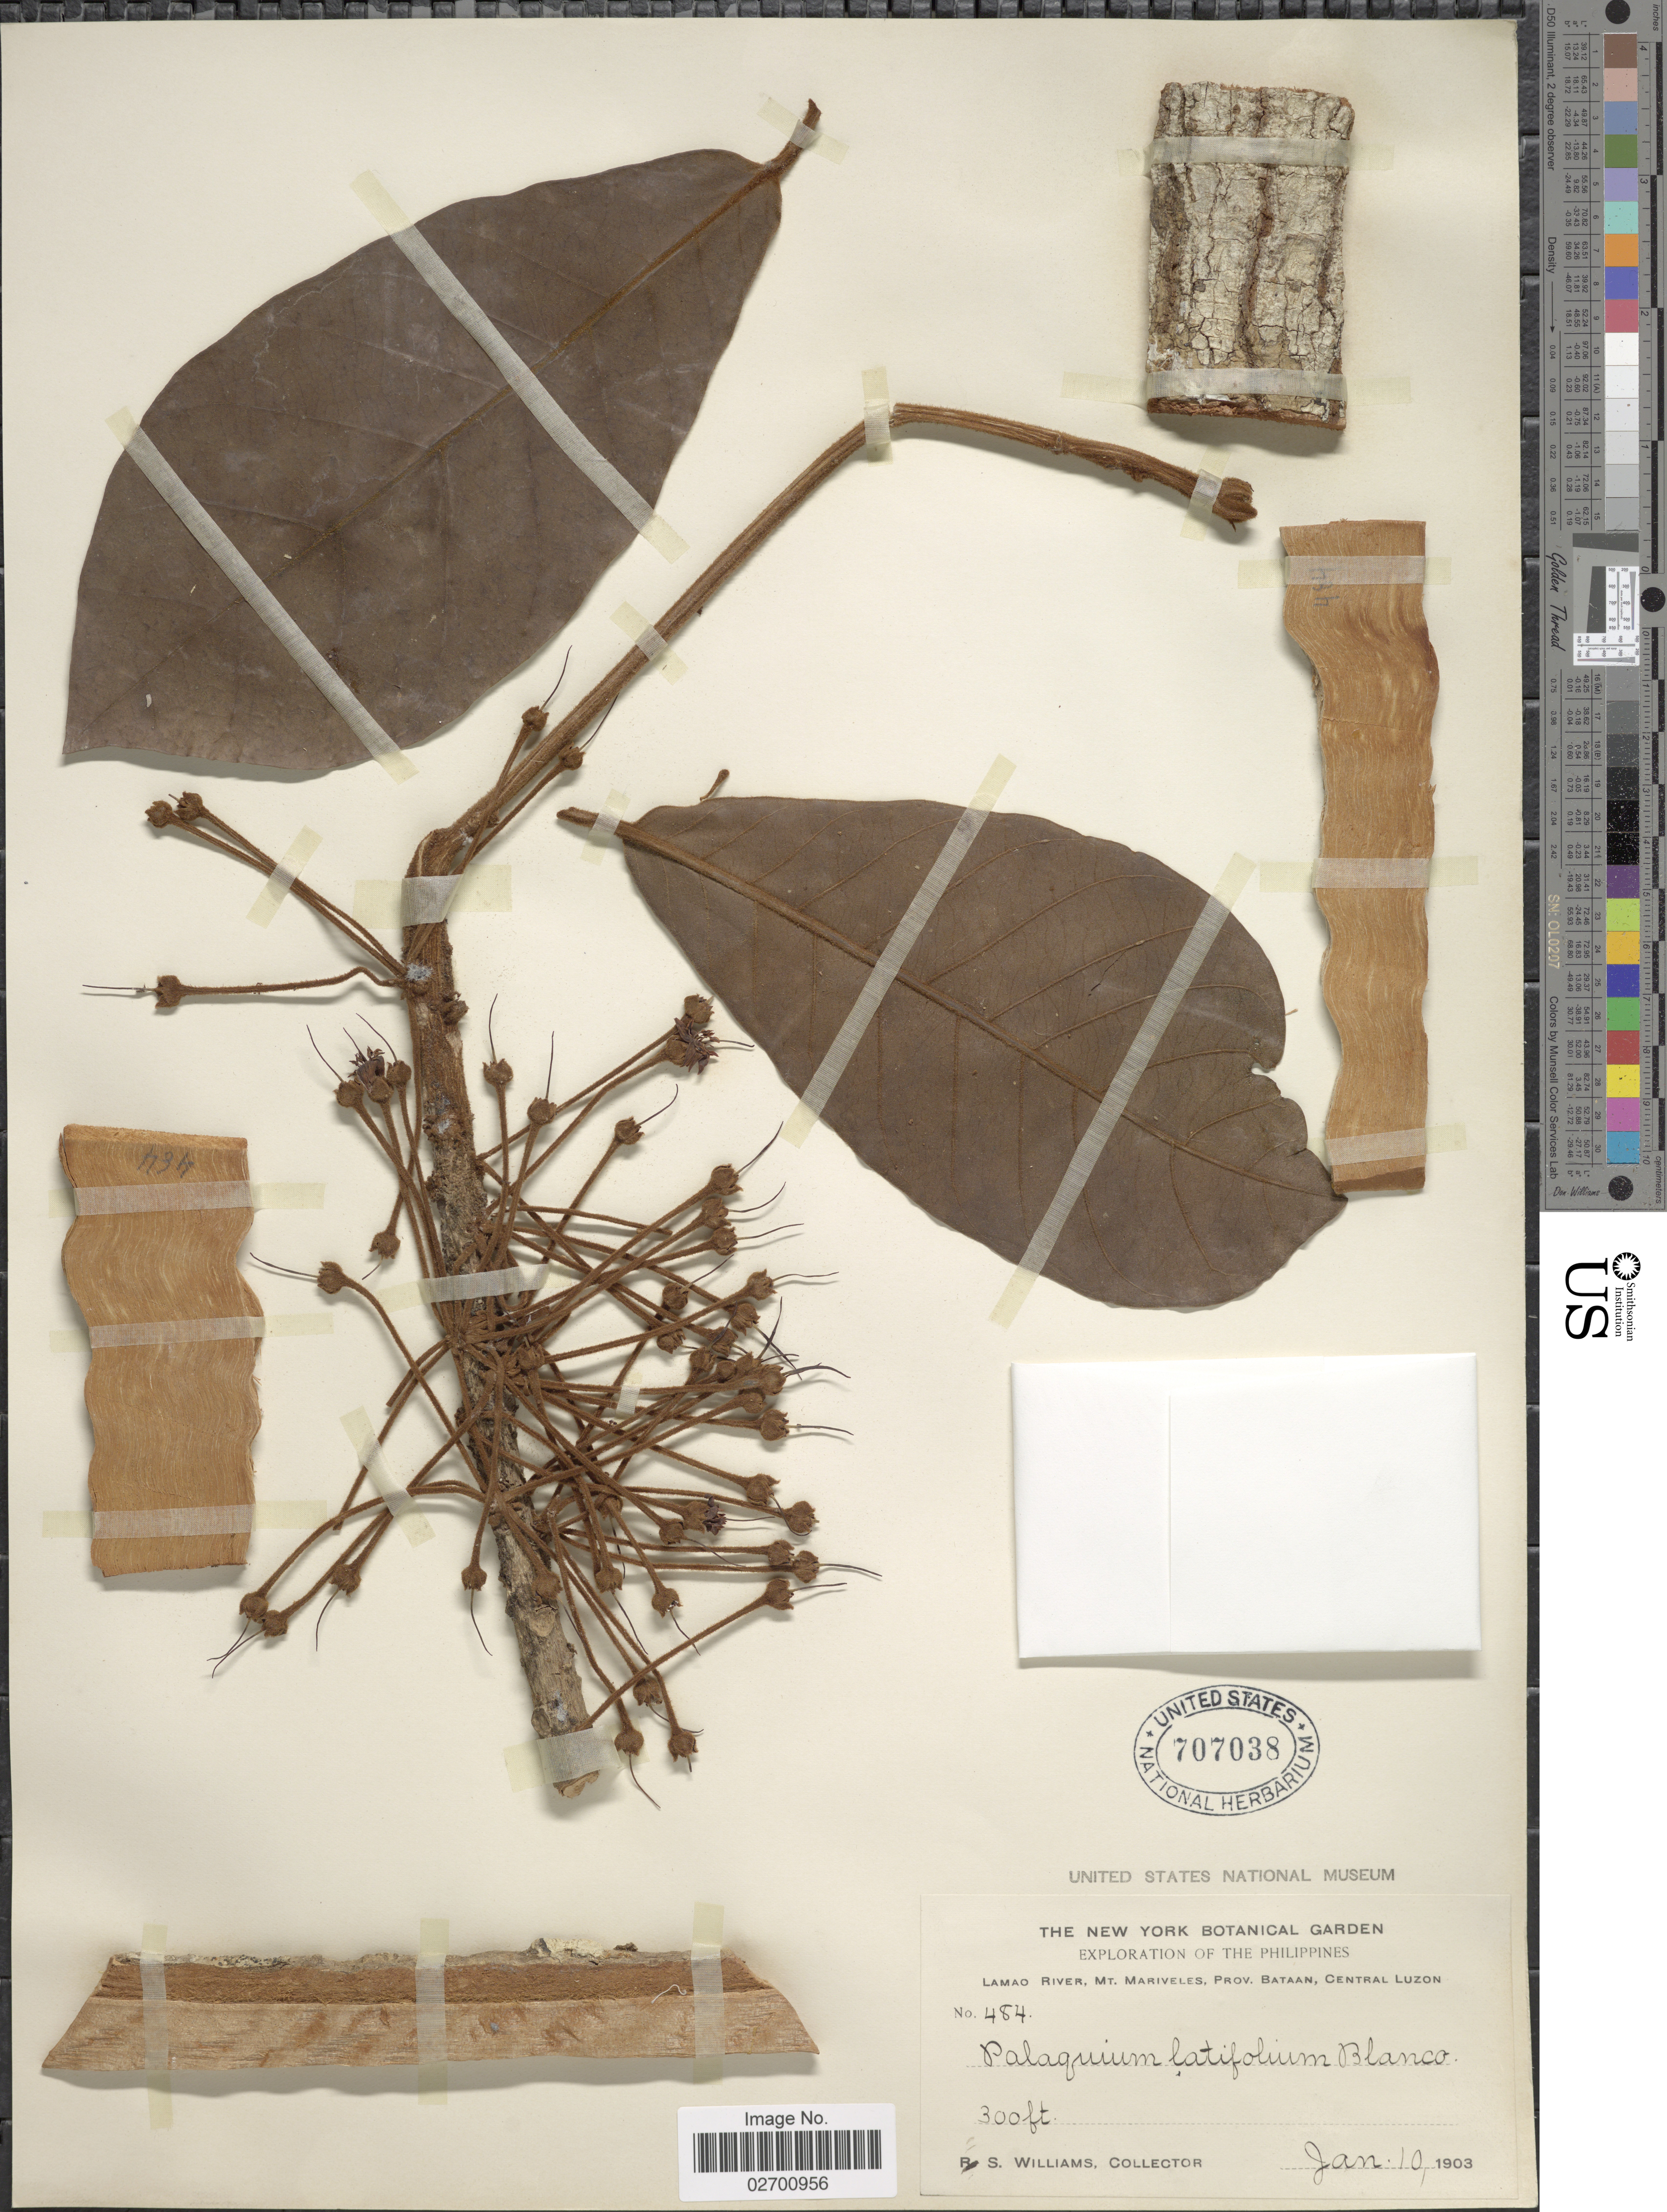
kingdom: Plantae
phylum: Tracheophyta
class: Magnoliopsida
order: Ericales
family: Sapotaceae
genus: Palaquium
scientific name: Palaquium philippense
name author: (Perr.) C.B. Rob.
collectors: R. S. Williams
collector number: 484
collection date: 1903-01-10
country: Philippines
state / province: Central Luzon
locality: Lamao River, Mt. Mariveles, Prov. Bataan, Luzon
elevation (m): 91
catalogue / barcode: US 707038